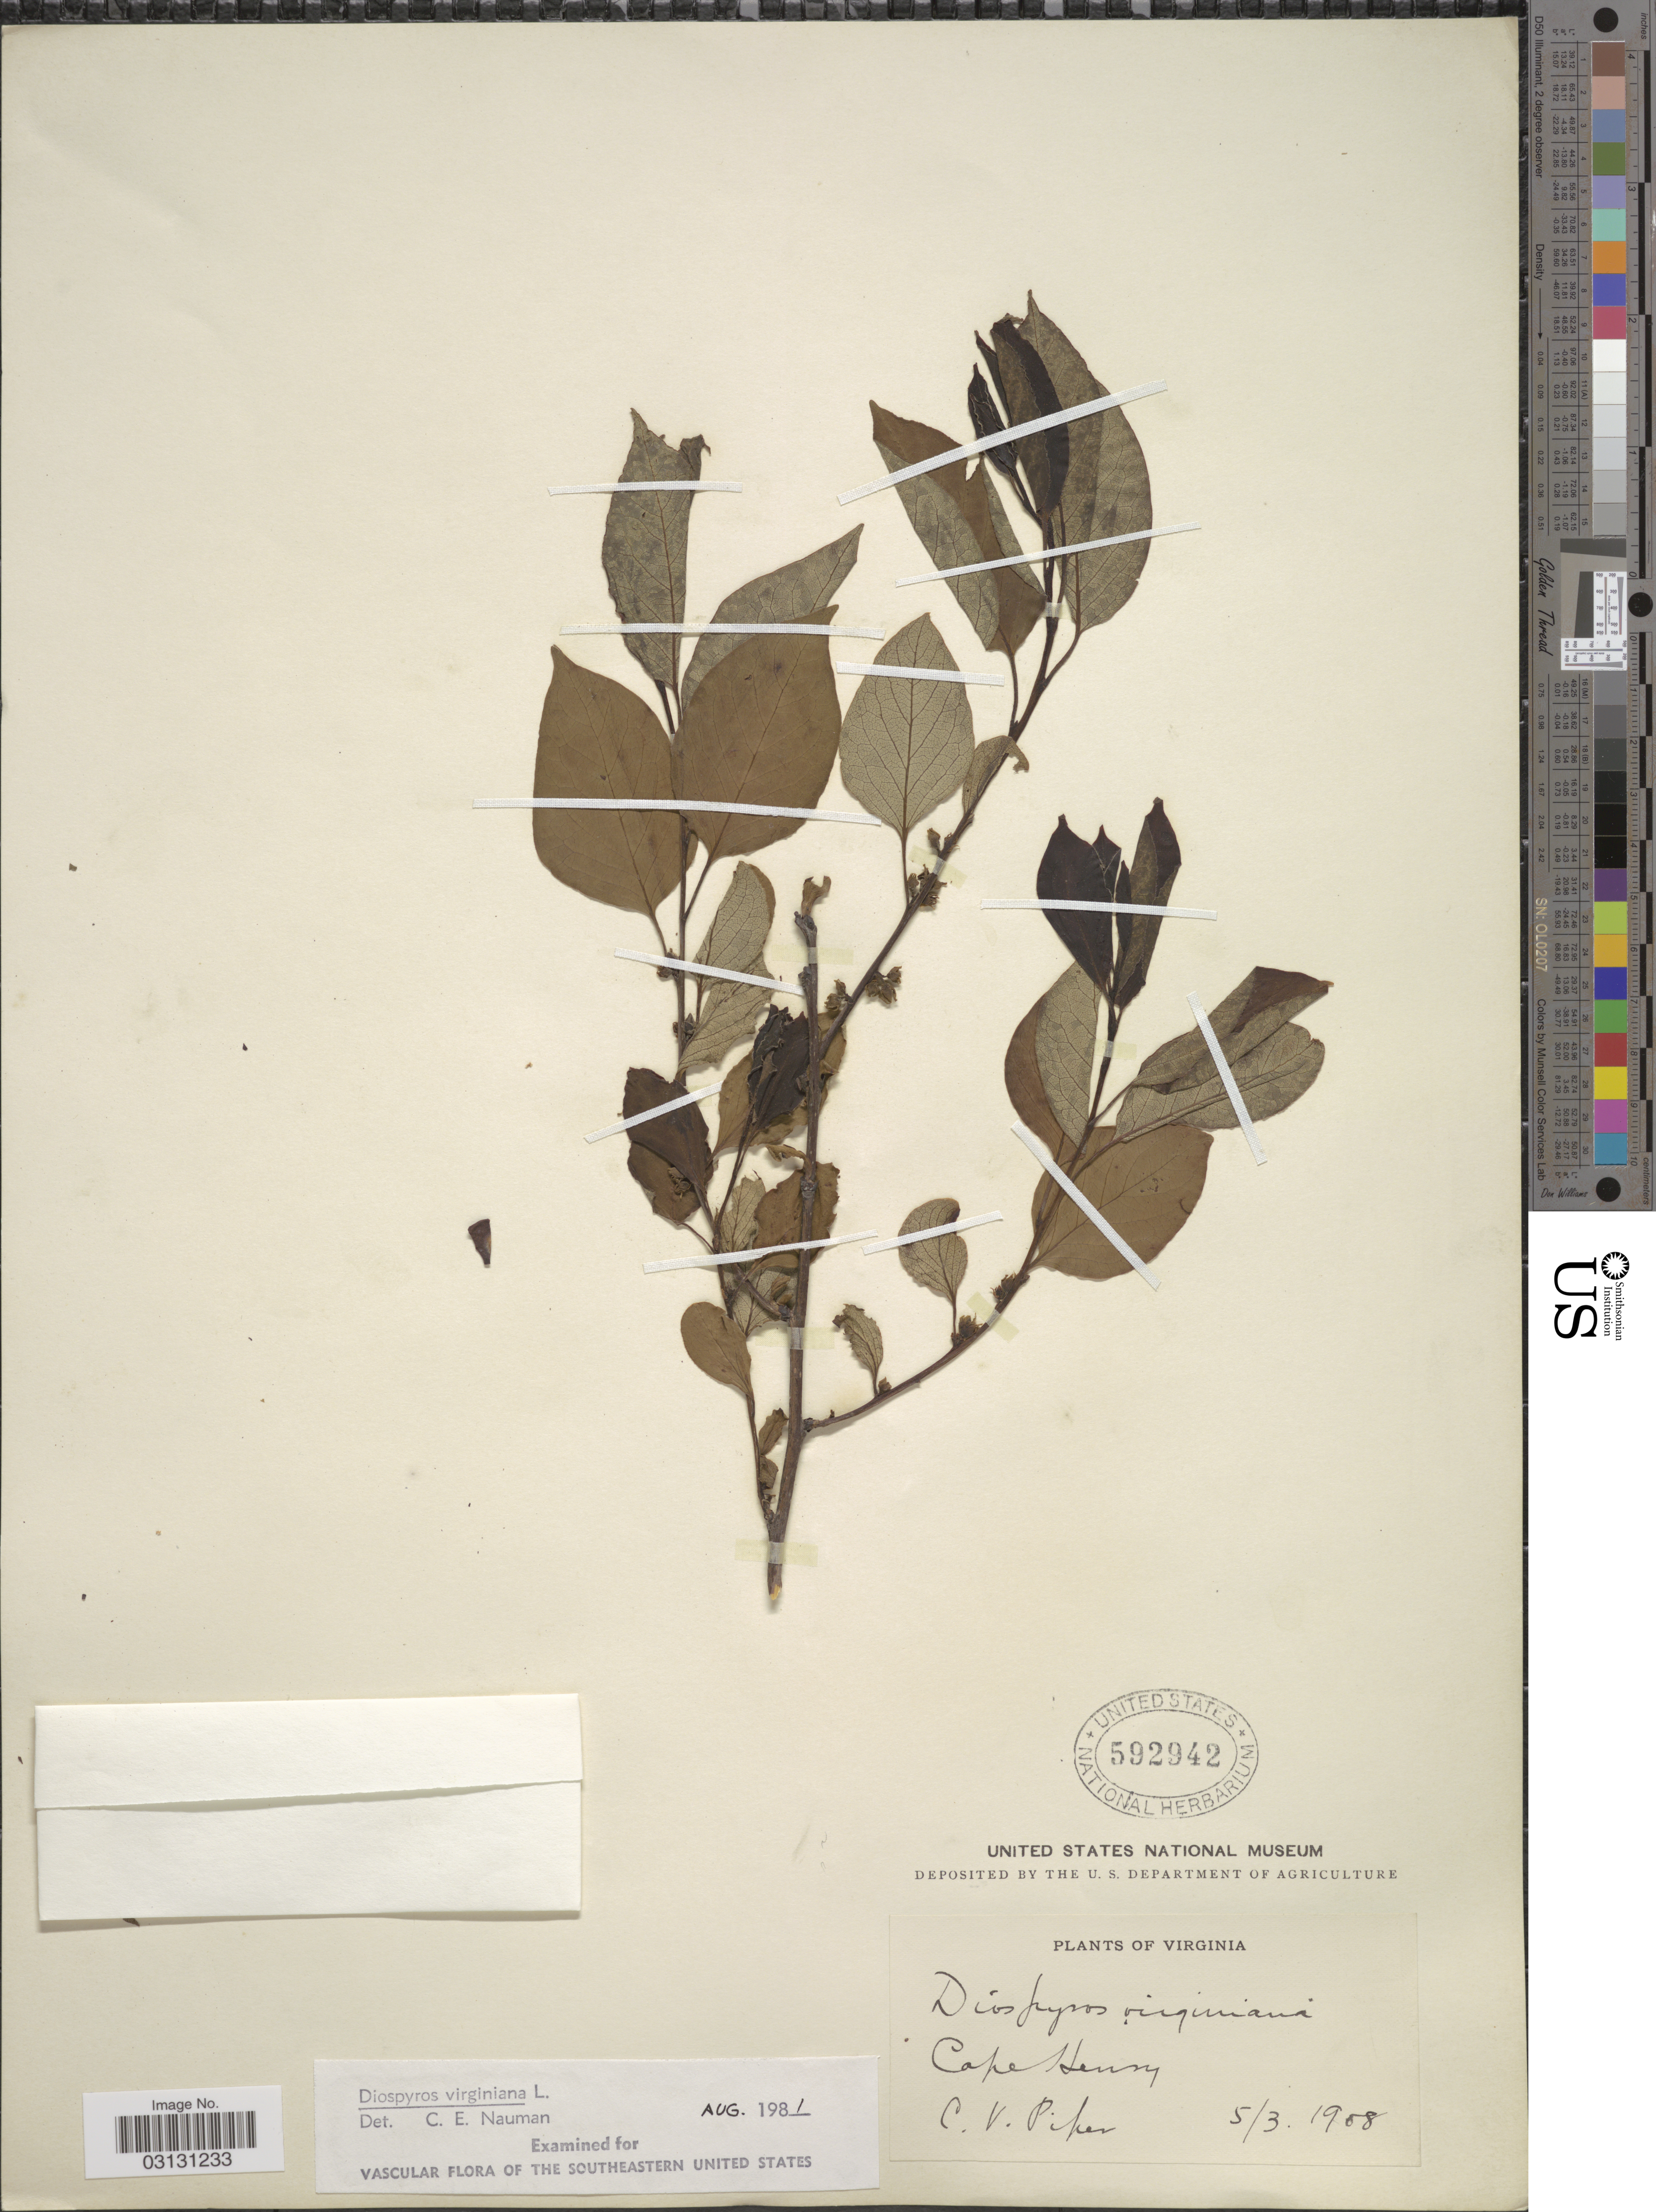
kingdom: Plantae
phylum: Tracheophyta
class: Magnoliopsida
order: Ericales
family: Ebenaceae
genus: Diospyros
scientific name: Diospyros virginiana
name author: L.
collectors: C. V. Piper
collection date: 1908-05-03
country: United States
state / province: Virginia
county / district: City of Virginia Beach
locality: Cape Henry.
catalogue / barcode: US 592942